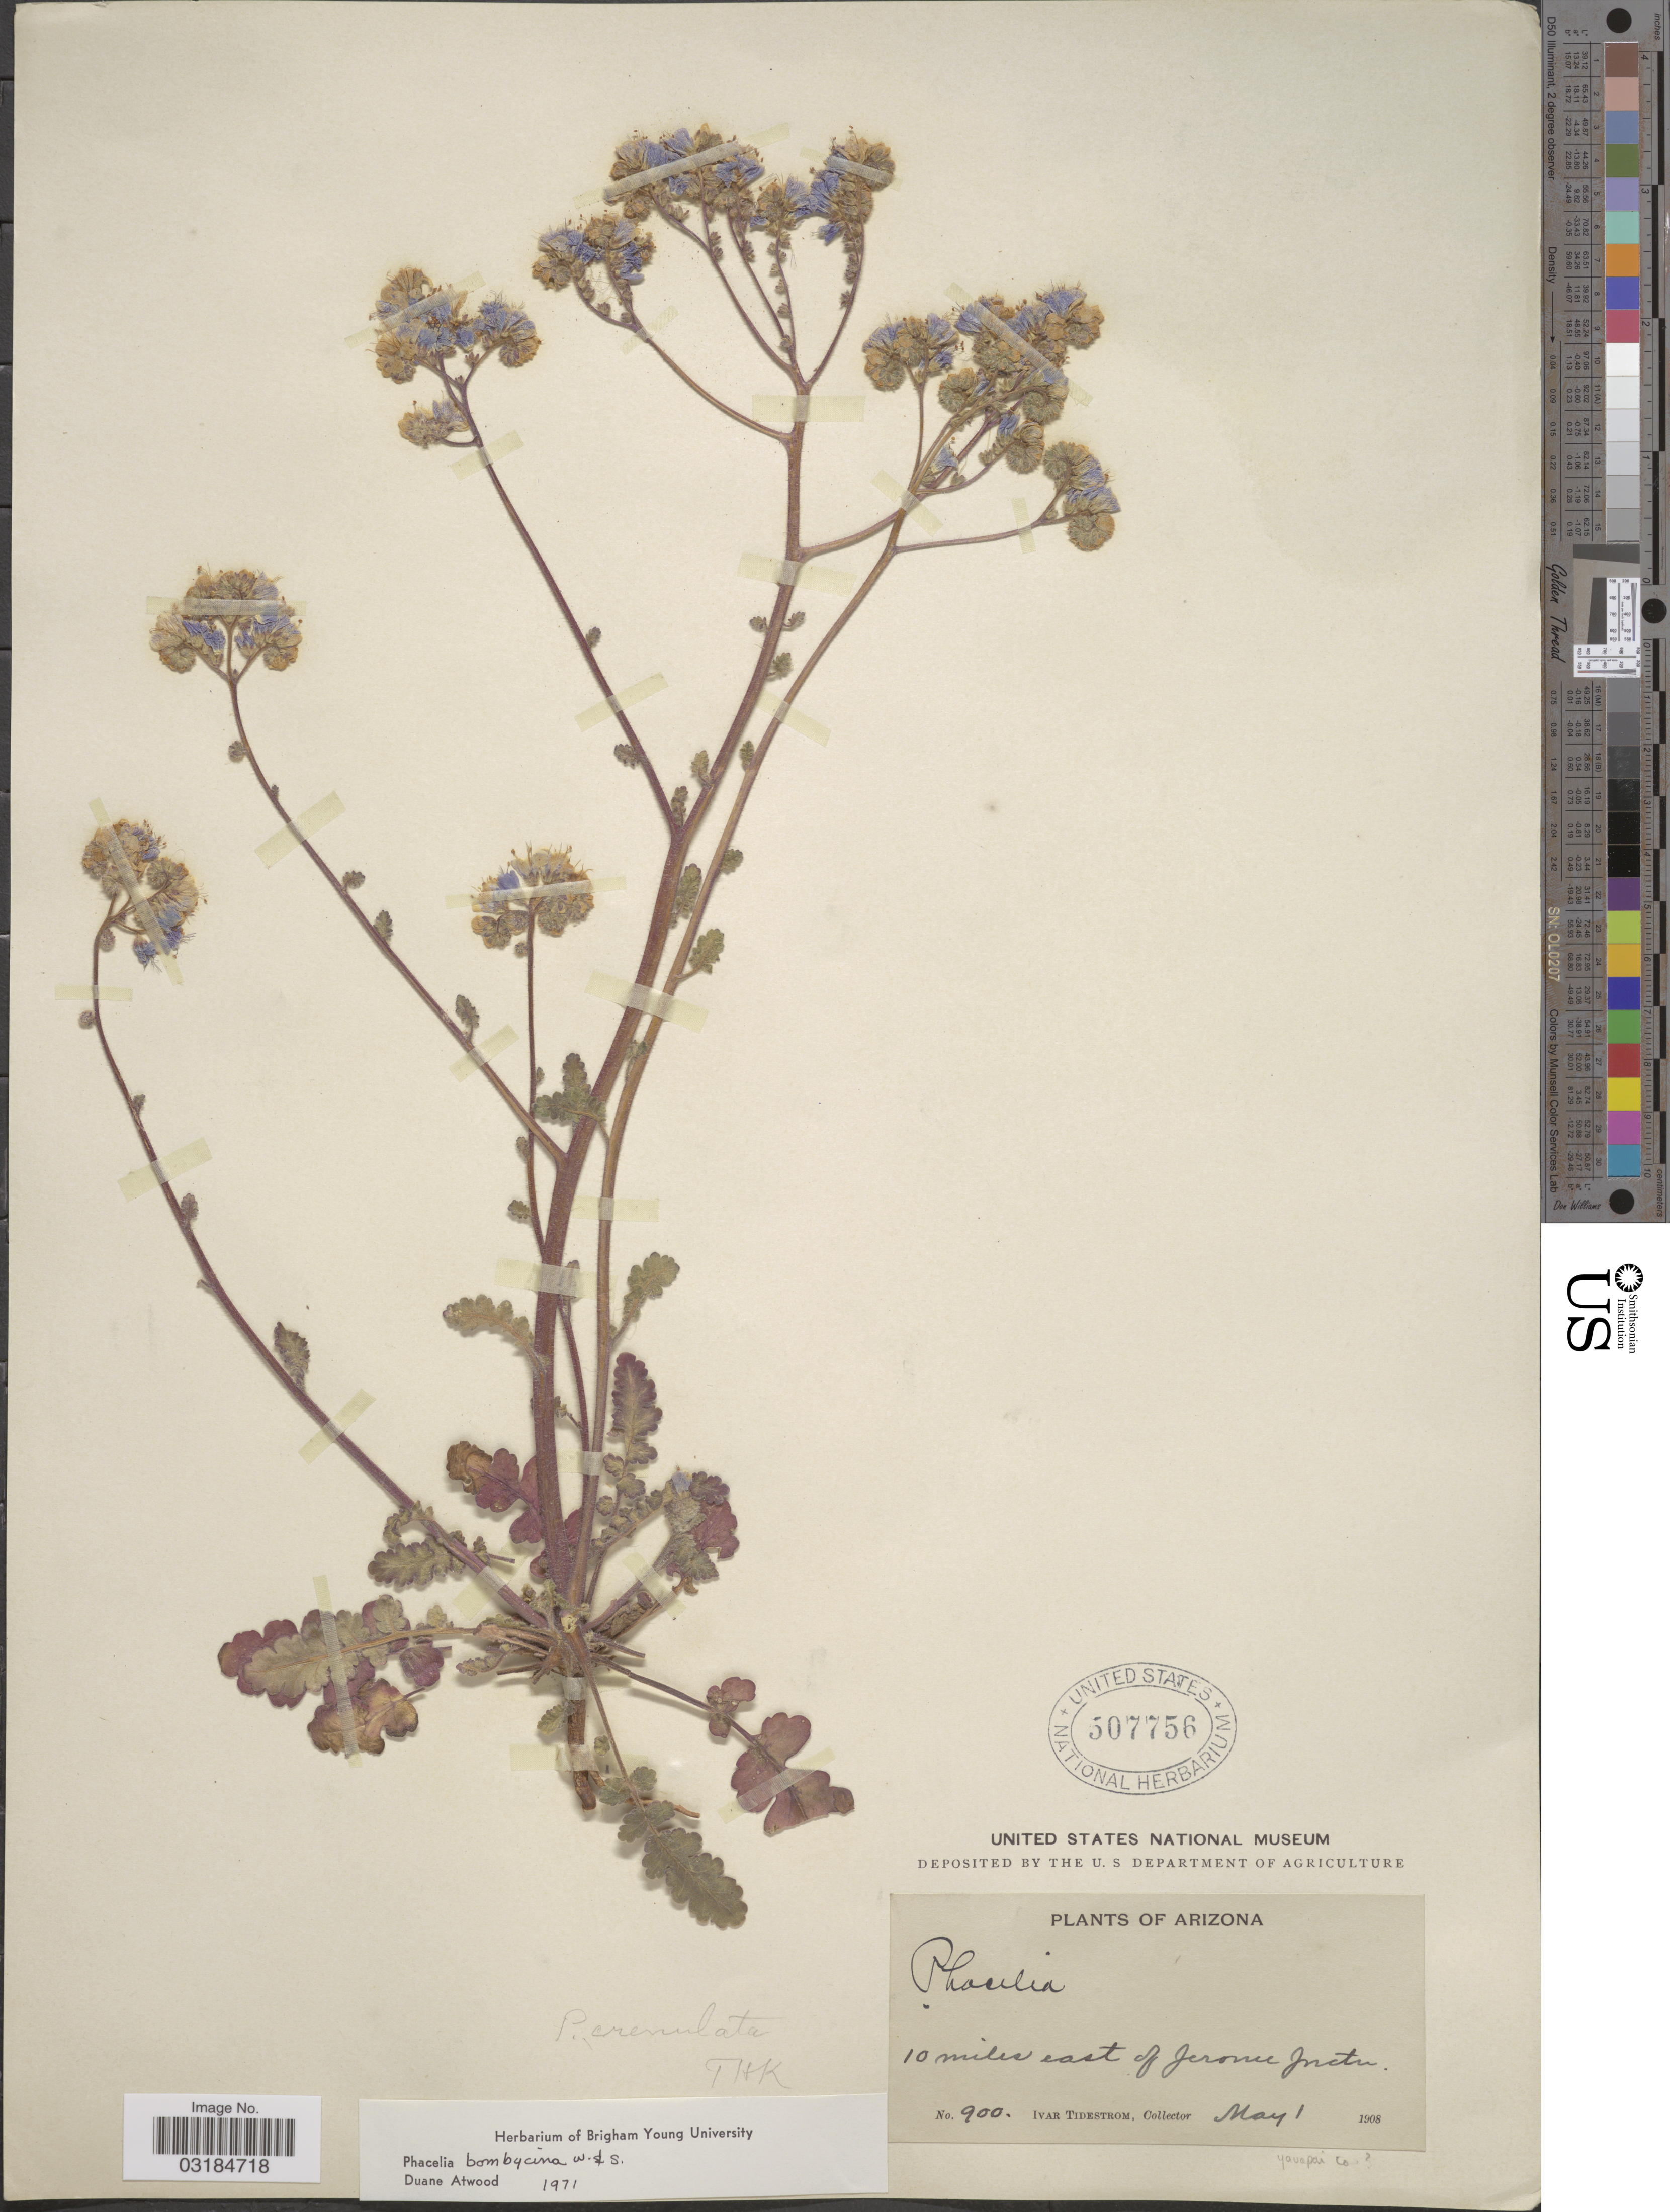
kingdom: Plantae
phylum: Tracheophyta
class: Magnoliopsida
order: Boraginales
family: Hydrophyllaceae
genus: Phacelia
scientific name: Phacelia bombycina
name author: Wooton & Standl.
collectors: I. F. Tidestrom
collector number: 900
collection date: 1908-05-01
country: United States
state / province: Arizona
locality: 10 miles east of Jerome Jnctn.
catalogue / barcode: US 507756